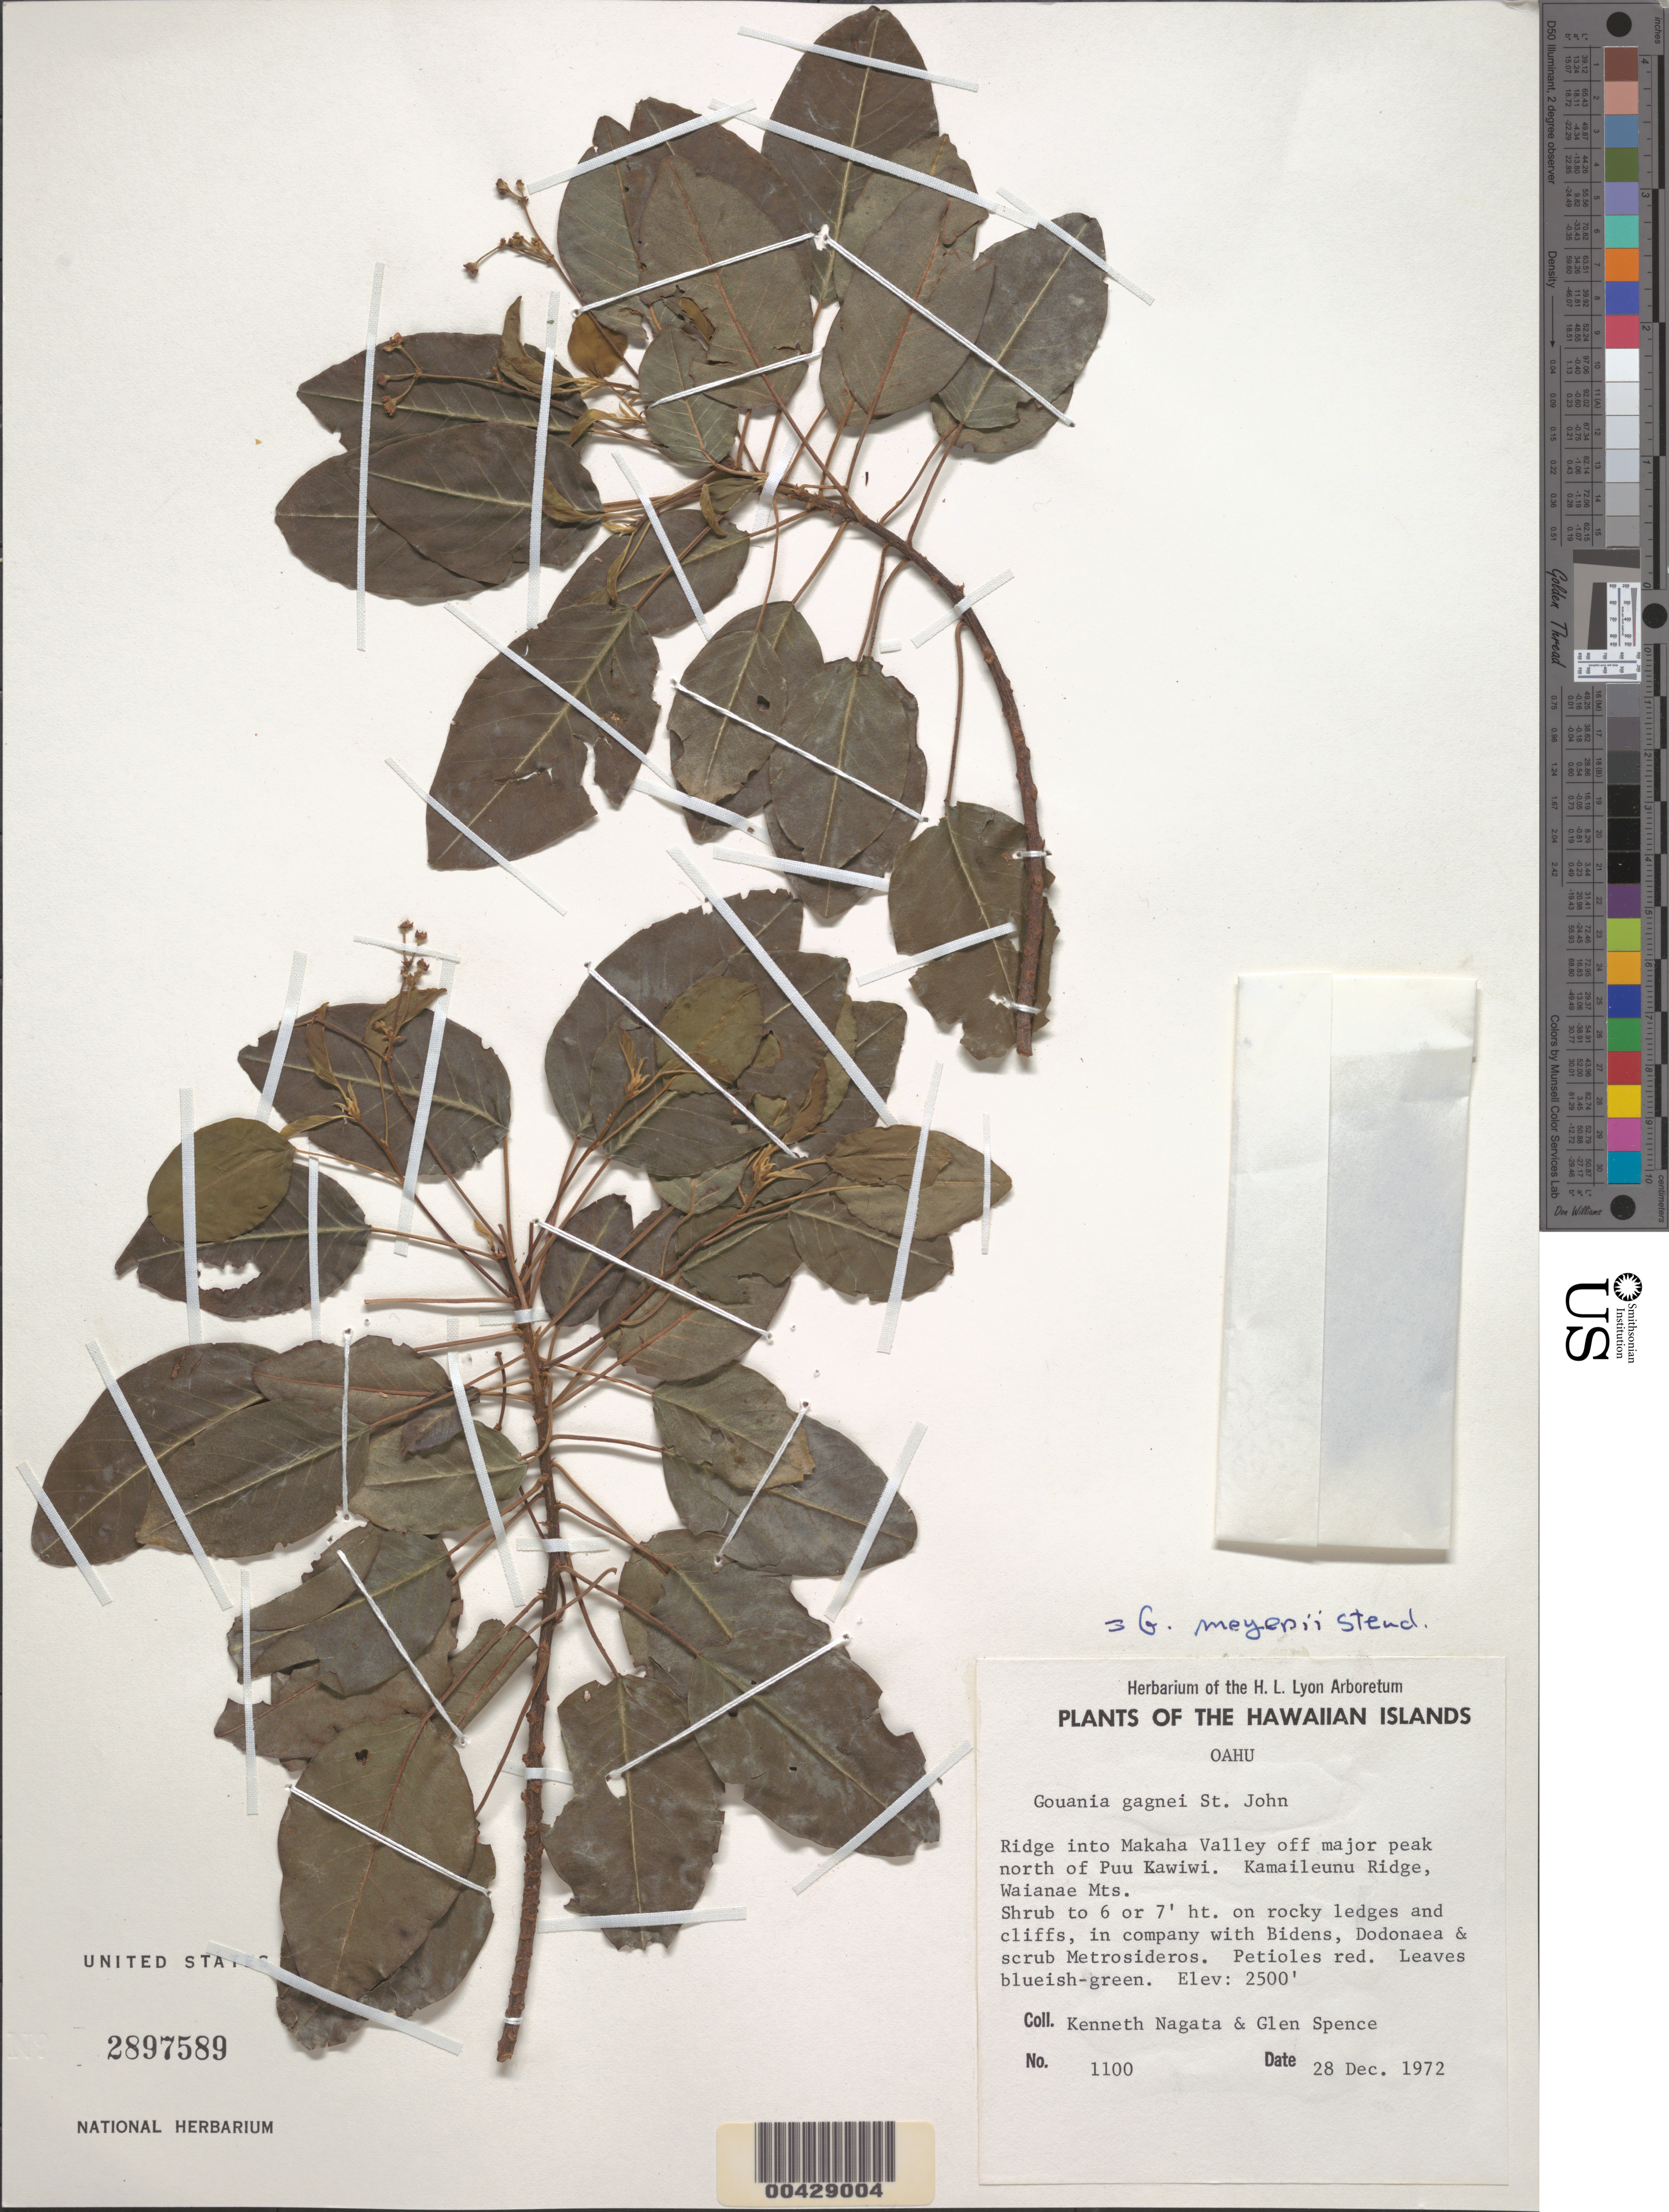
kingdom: Plantae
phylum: Tracheophyta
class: Magnoliopsida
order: Rosales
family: Rhamnaceae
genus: Gouania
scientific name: Gouania meyenii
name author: Steud.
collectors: K. Nagata & G. Spence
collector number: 1100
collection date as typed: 28 Dec 1972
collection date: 1972-12-28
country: United States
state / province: Hawaii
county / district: Honolulu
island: Oahu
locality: Ridge into Makaha Valley off major peak north of Puu Kawiwi, Kamaileunu Ridge, Waianae Mountains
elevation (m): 762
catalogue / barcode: US 2897589